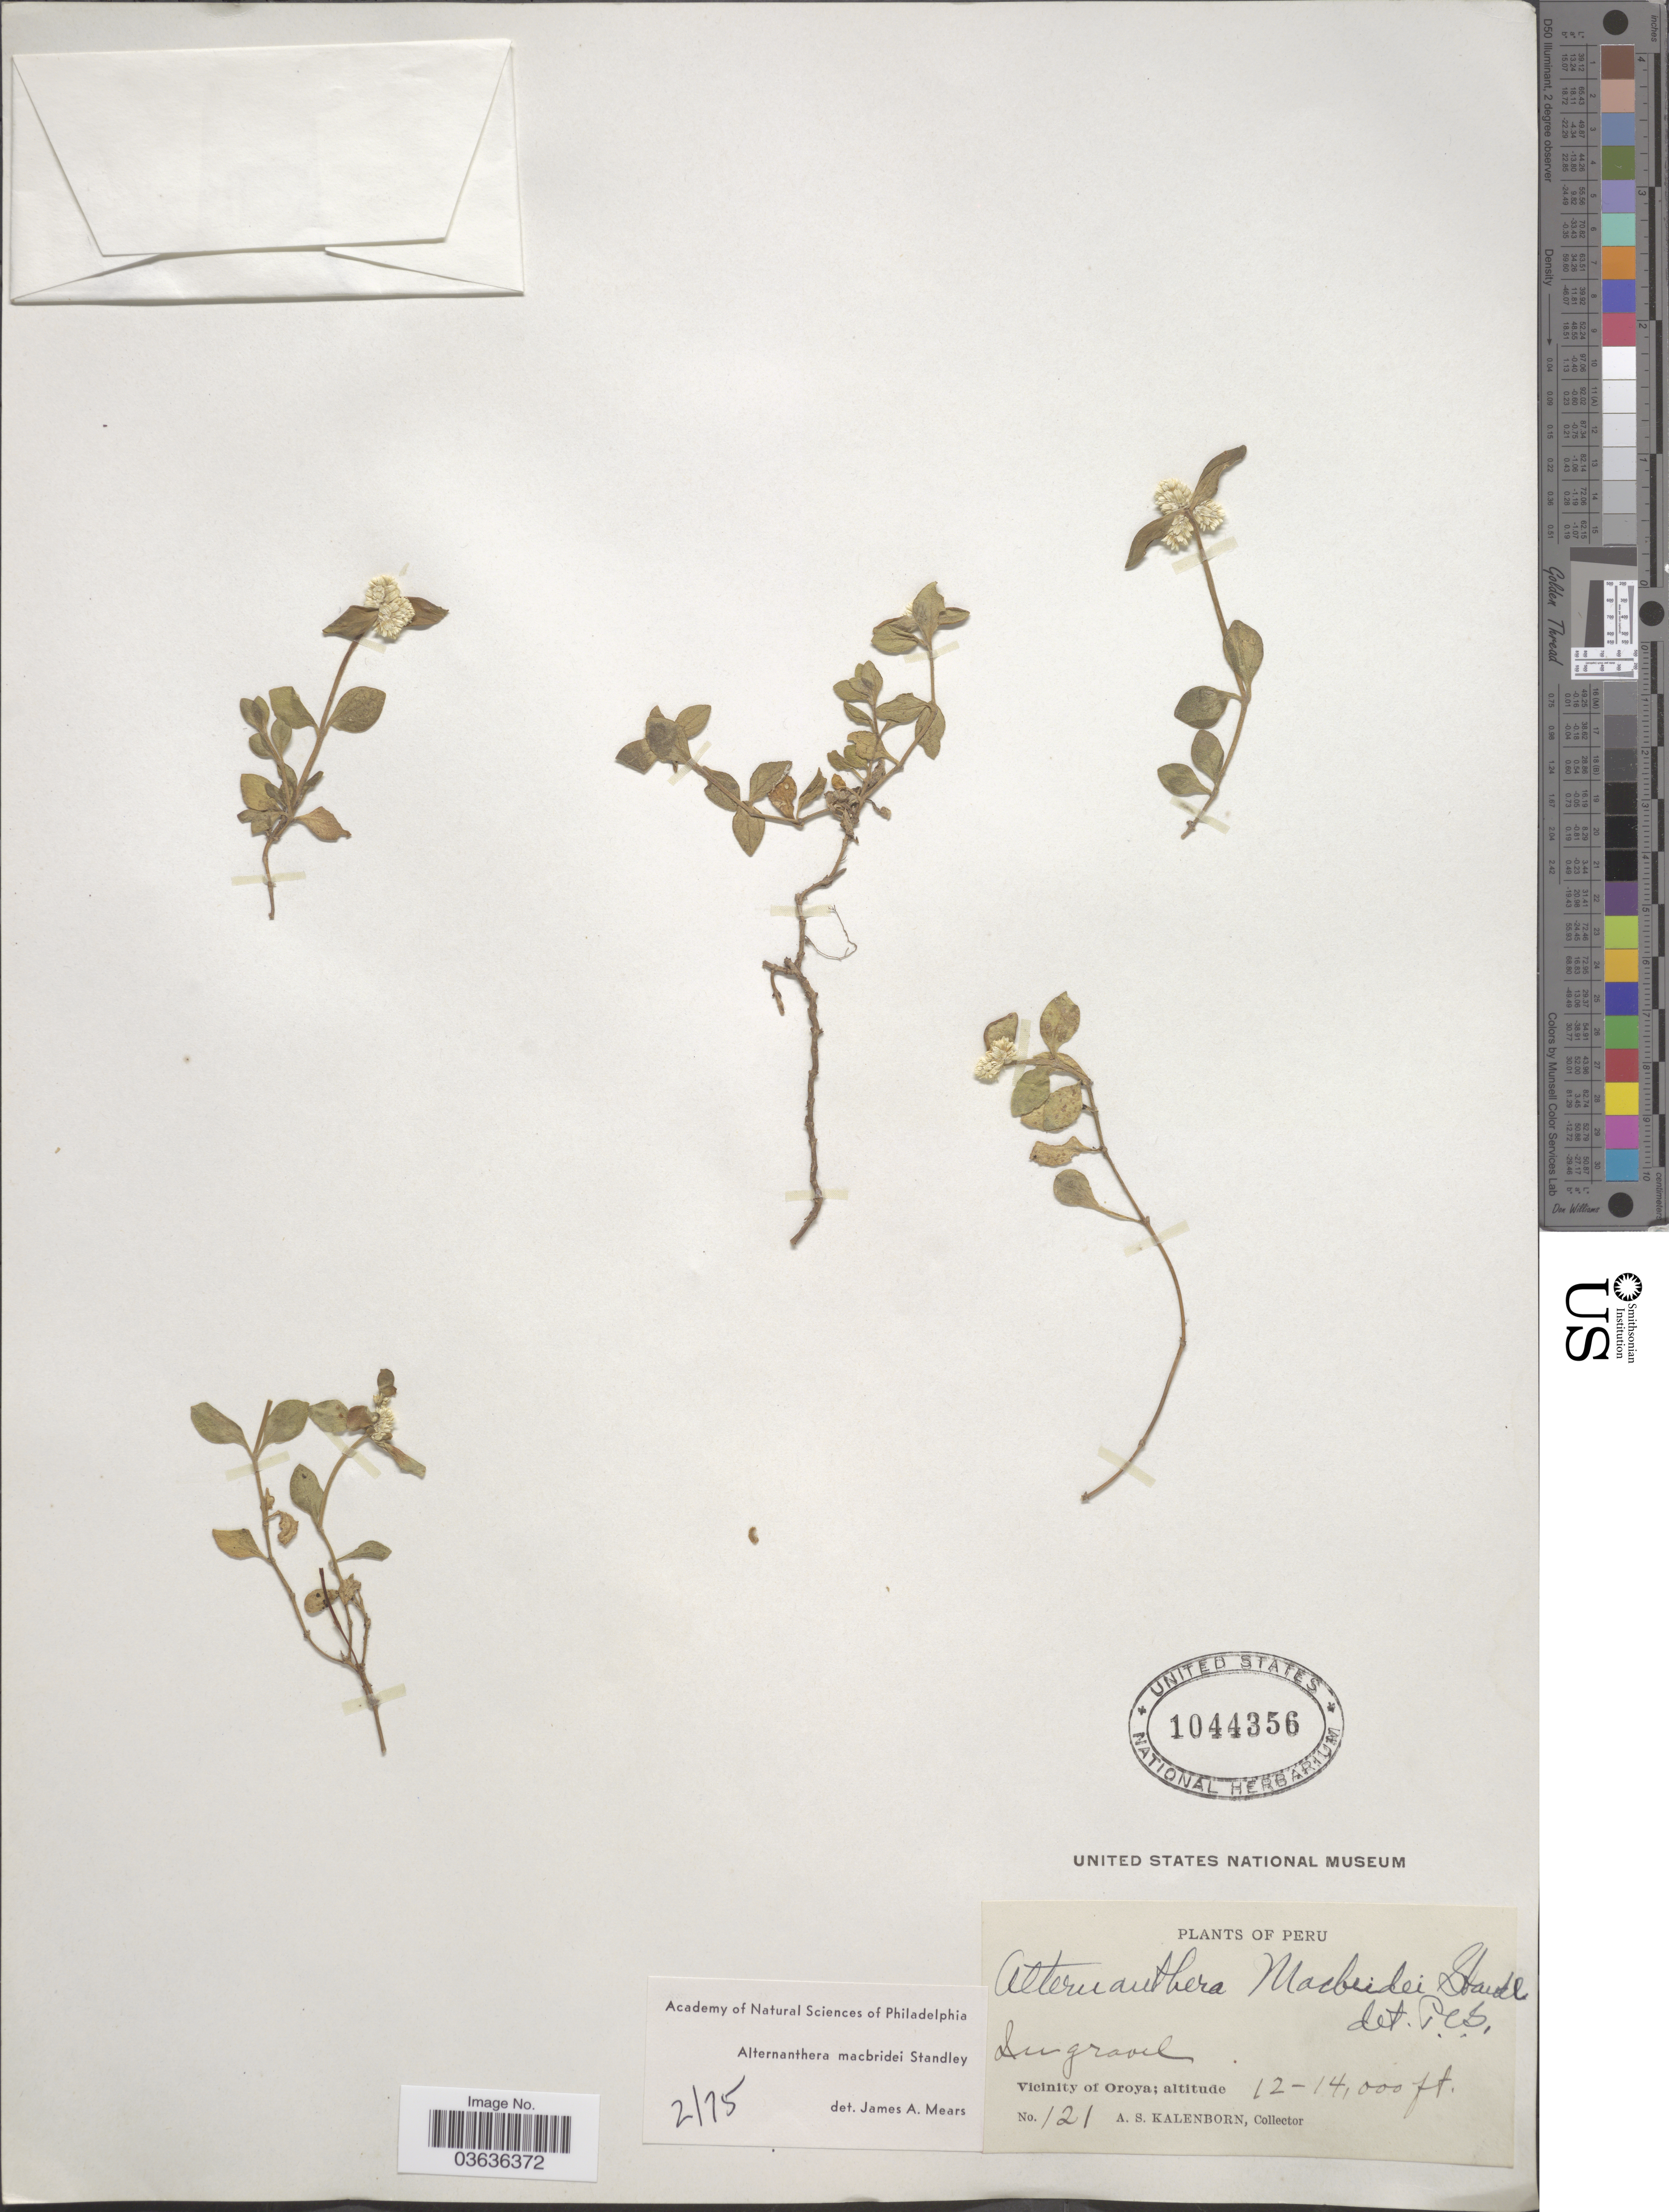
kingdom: Plantae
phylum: Tracheophyta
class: Magnoliopsida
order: Caryophyllales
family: Amaranthaceae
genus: Alternanthera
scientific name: Alternanthera macbridei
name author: Standl.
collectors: A. Kalenborn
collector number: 121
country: Peru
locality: Vicinity of Oroya.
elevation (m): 3658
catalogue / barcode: US 1044356